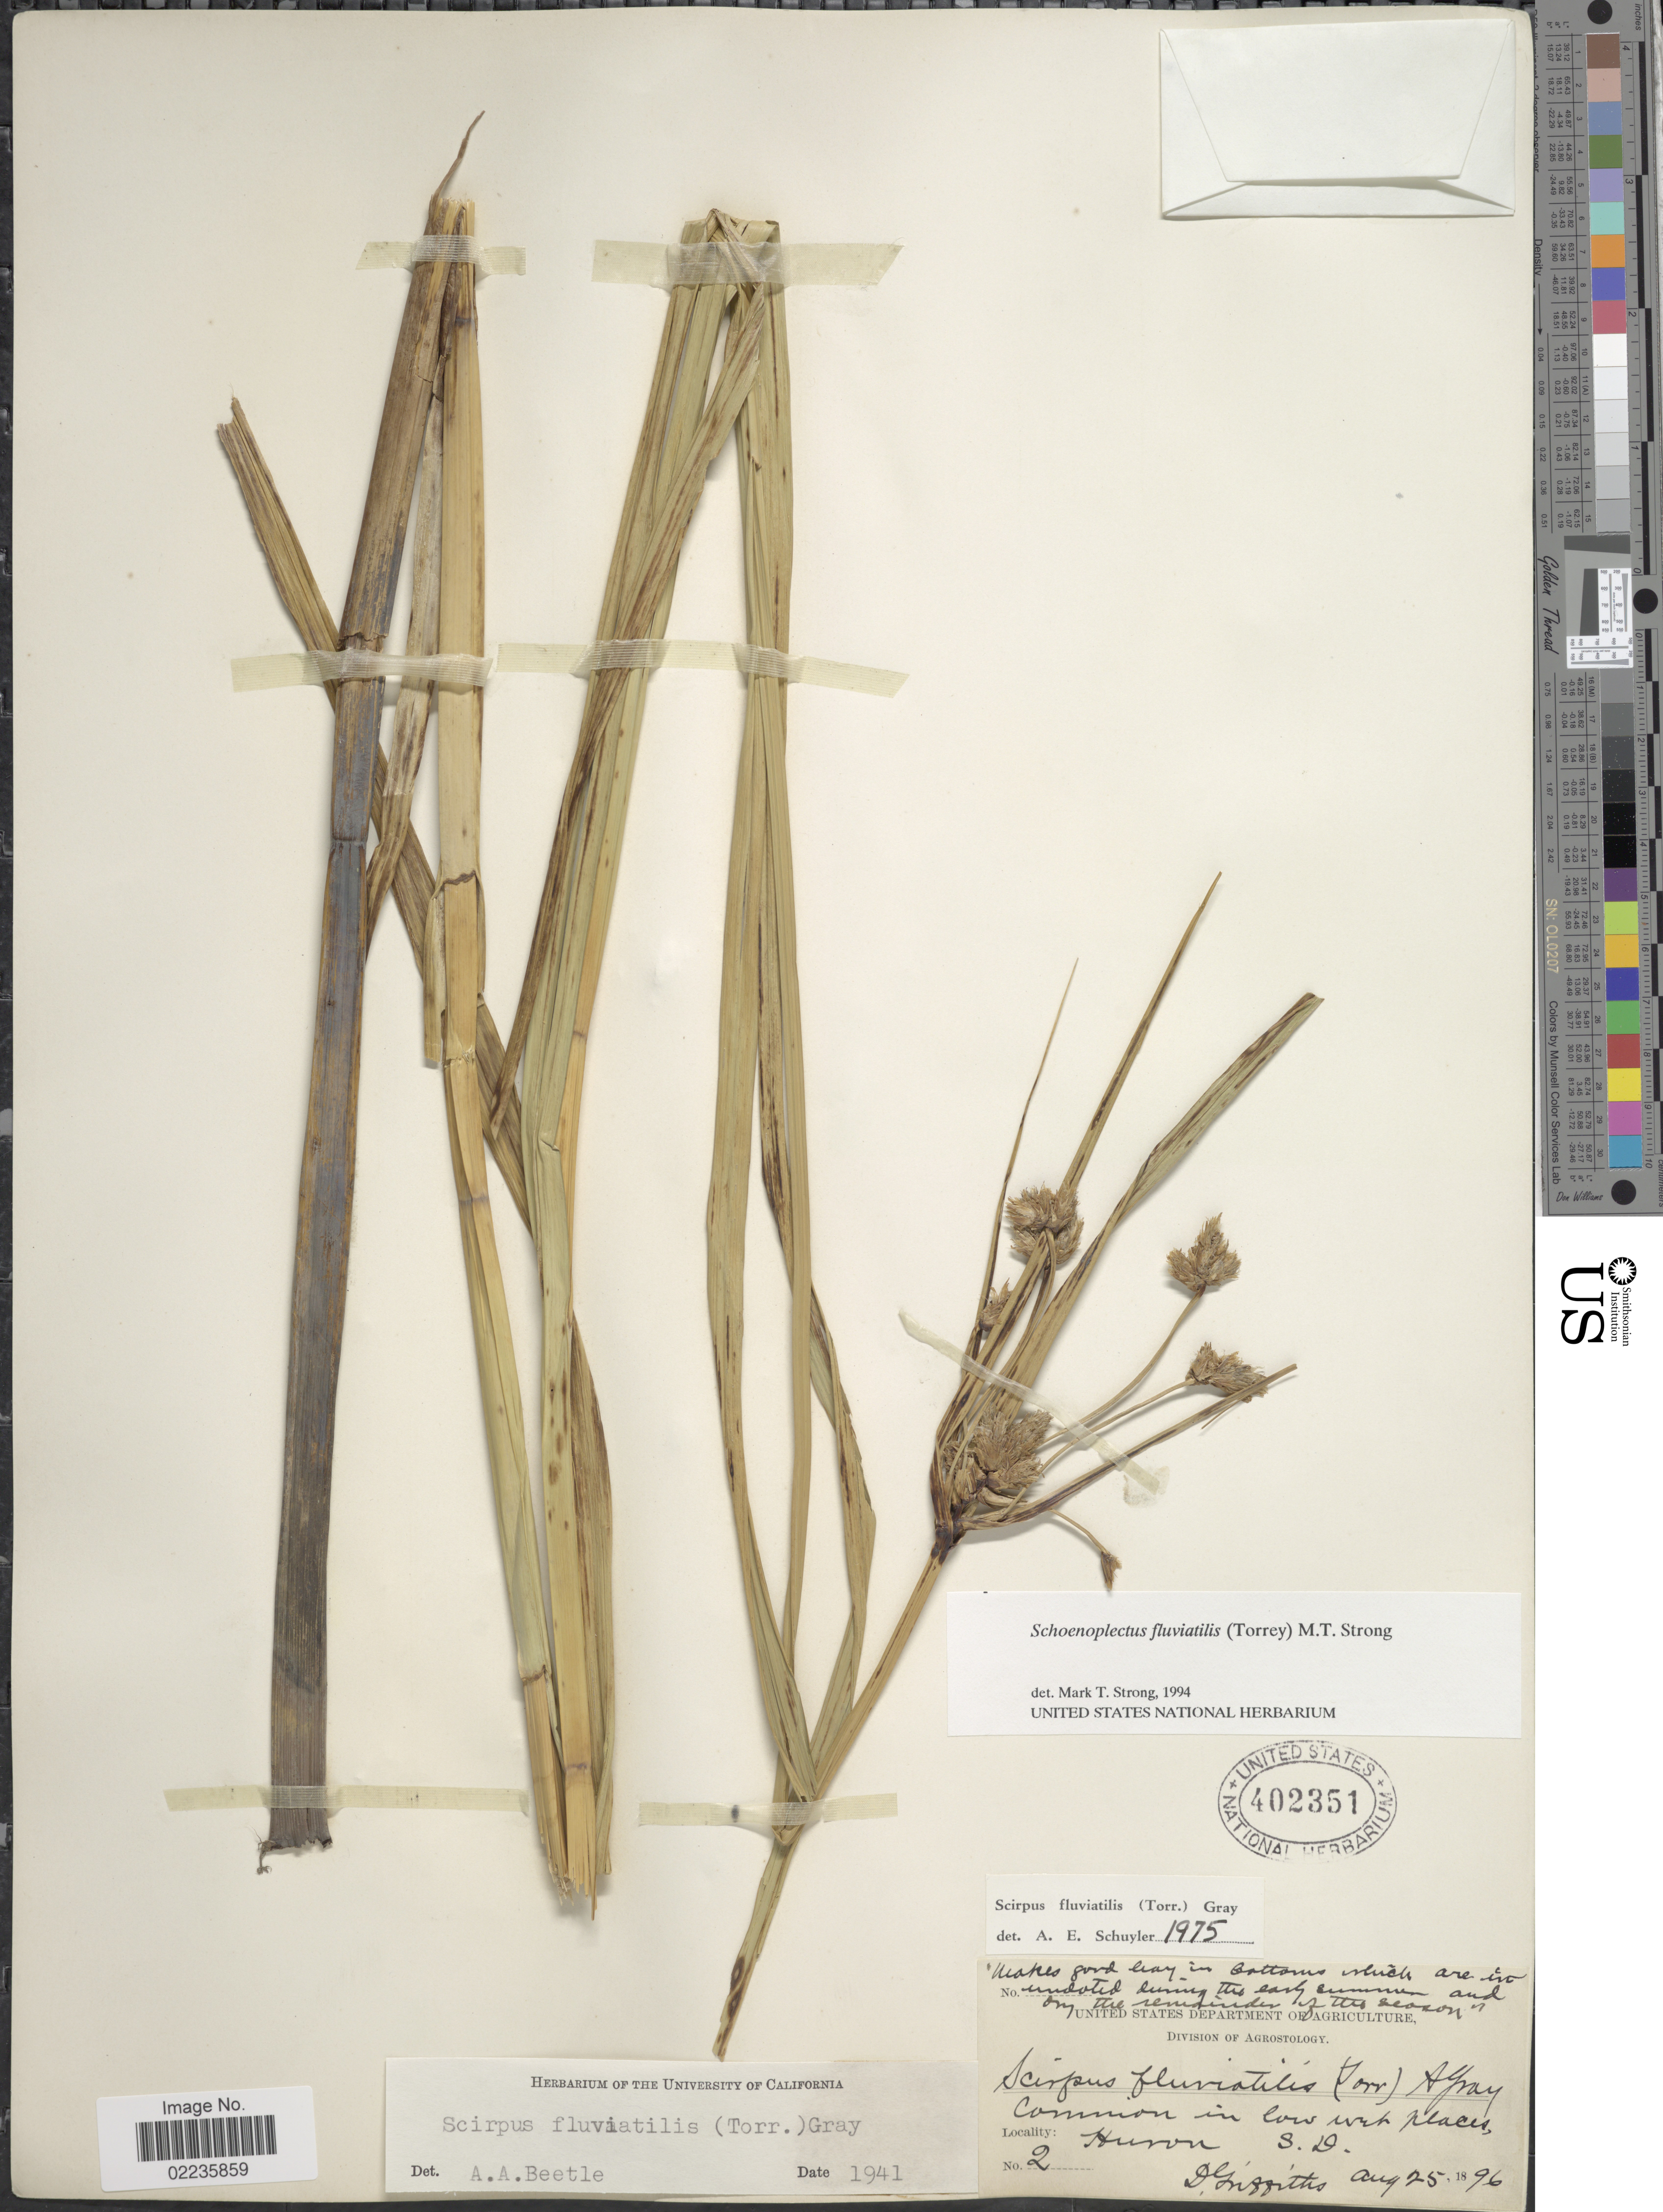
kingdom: Plantae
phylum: Tracheophyta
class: Liliopsida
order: Poales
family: Cyperaceae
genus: Bolboschoenus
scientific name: Bolboschoenus fluviatilis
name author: (Torr.) Soják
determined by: Strong, M. T., (US), Smithsonian Institution - National Museum of Natural History (UNITED STATES)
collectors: D. Griffiths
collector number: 2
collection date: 1896-08-25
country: United States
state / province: South Dakota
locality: Common in low wet places, Huron, S.D.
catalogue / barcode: US 402351